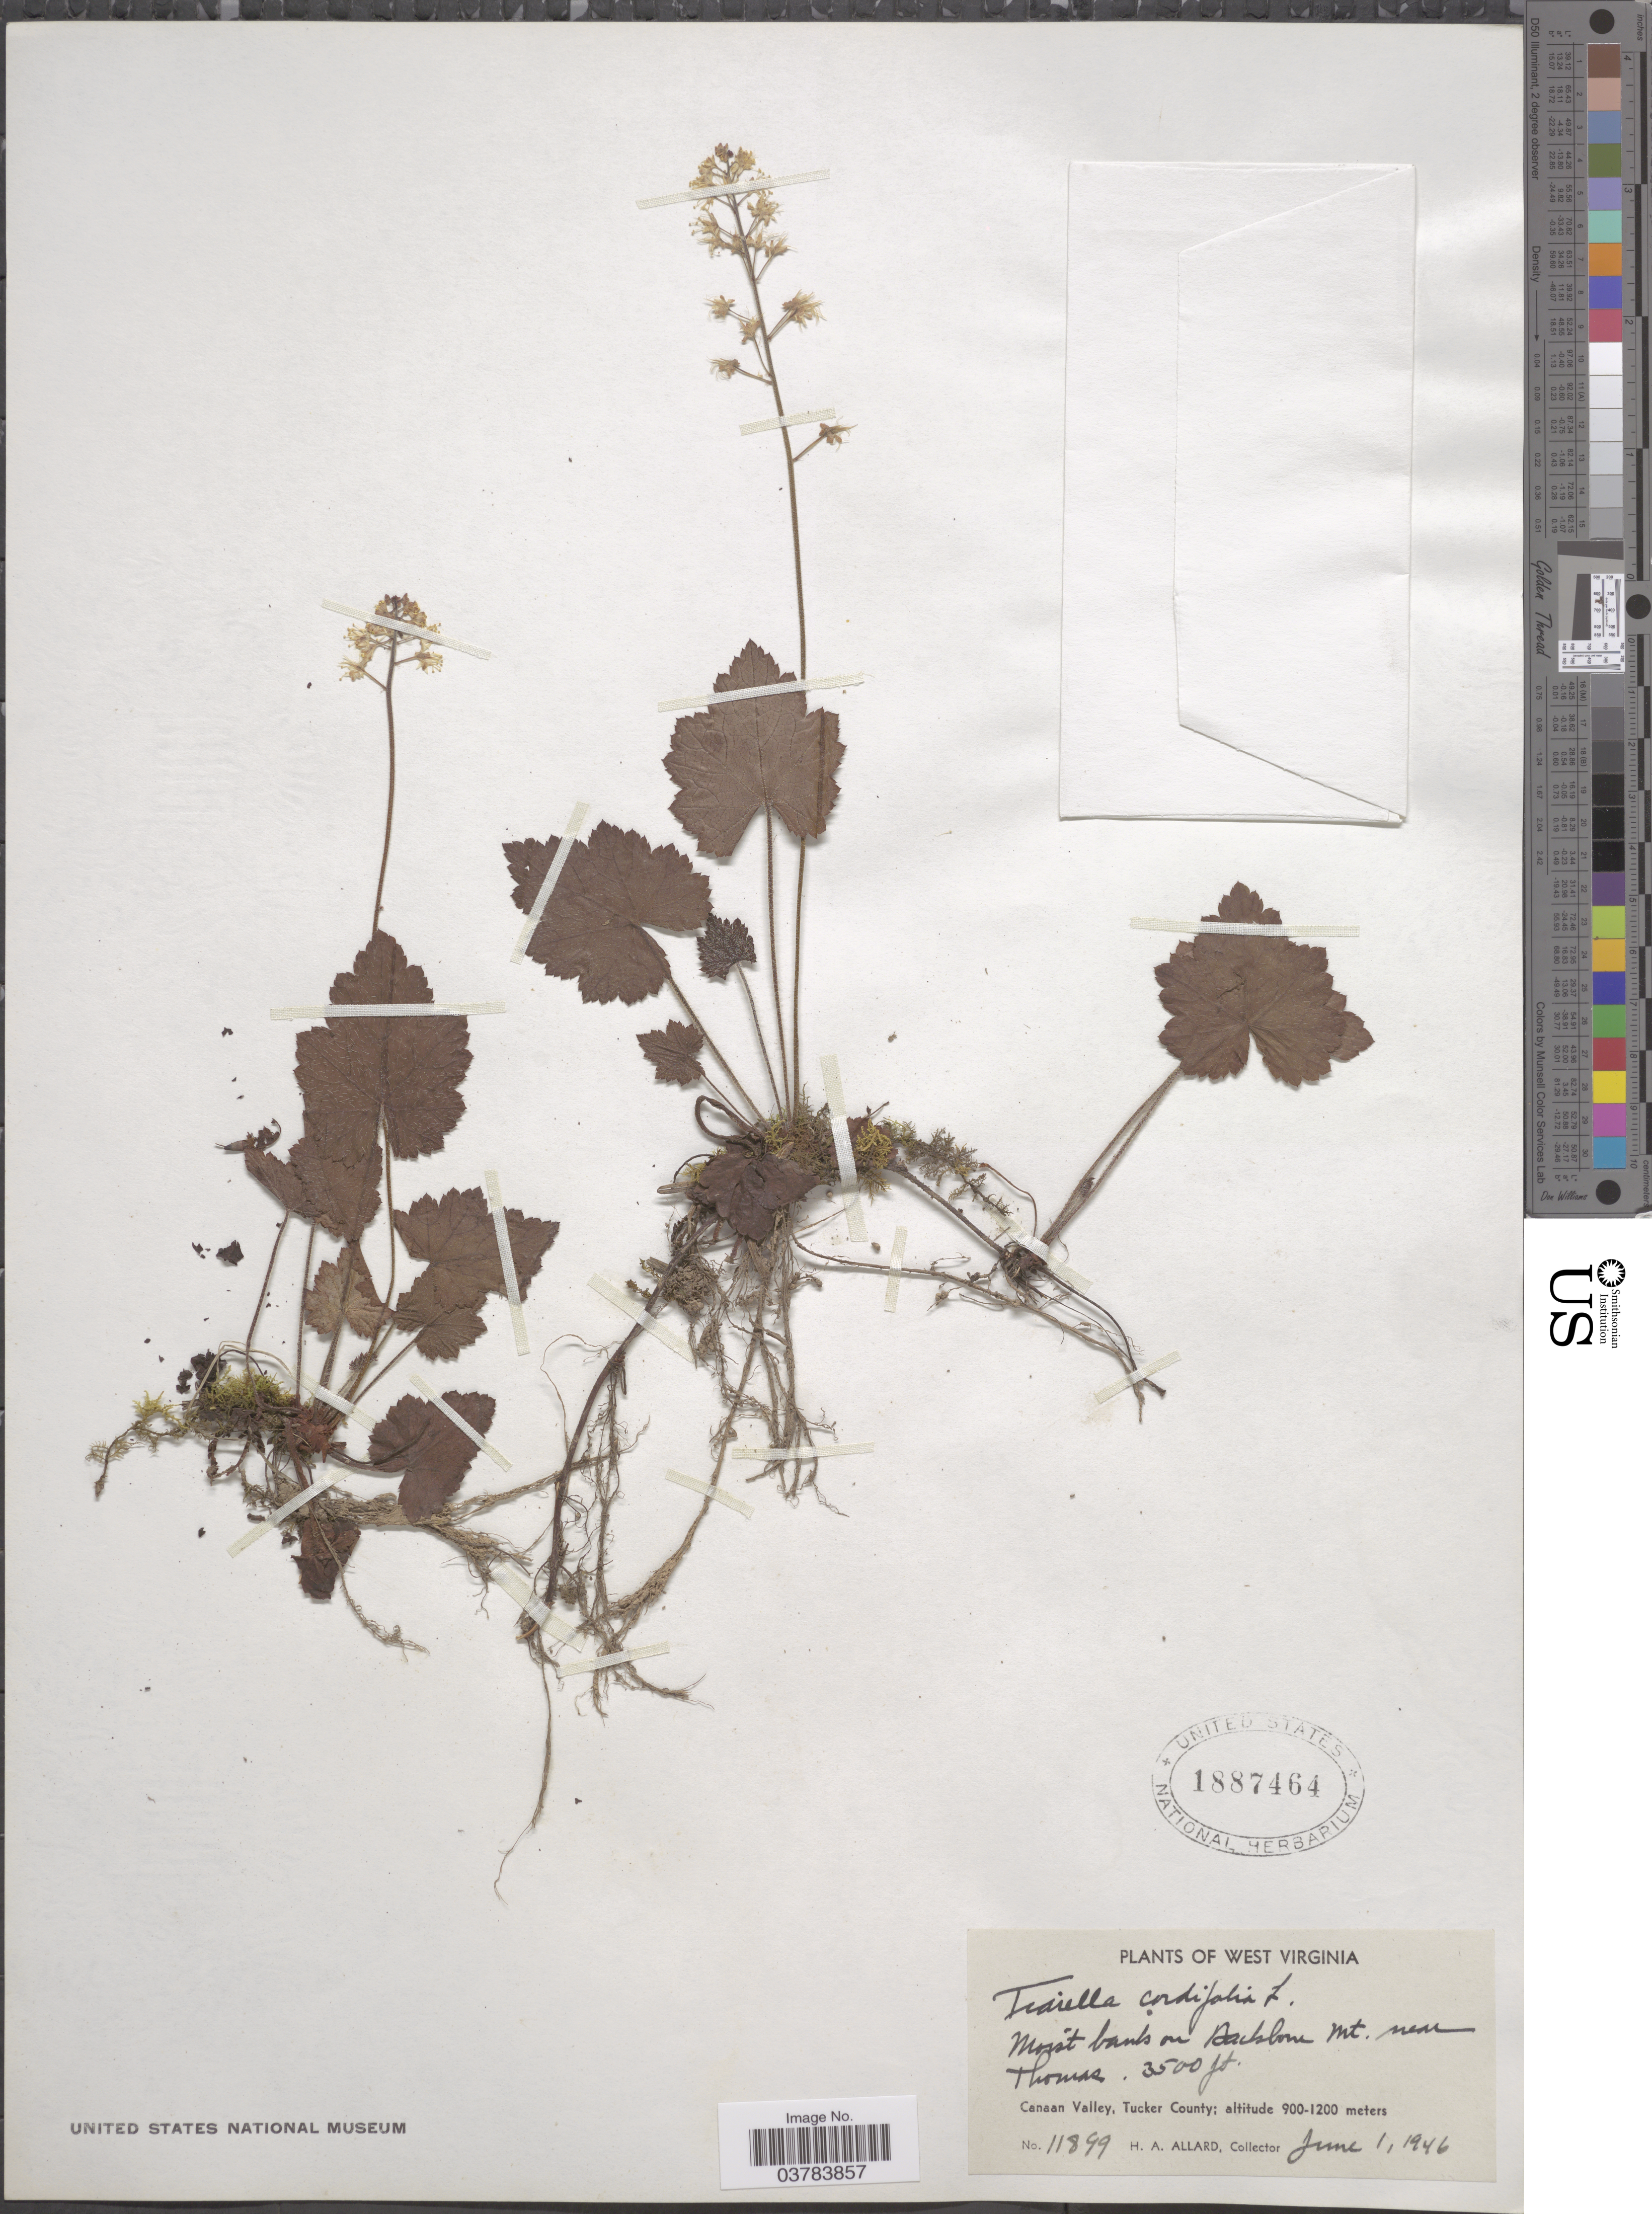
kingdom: Plantae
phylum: Tracheophyta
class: Magnoliopsida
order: Saxifragales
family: Saxifragaceae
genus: Tiarella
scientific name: Tiarella cordifolia var. typica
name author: Lakela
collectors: H. A. Allard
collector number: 11899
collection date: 1946-06-01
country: United States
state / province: West Virginia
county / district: Tucker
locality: Moist banks on Backbone Mt. near Thomas. Canaan Valley, Tucker County.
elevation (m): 900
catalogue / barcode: US 1887464